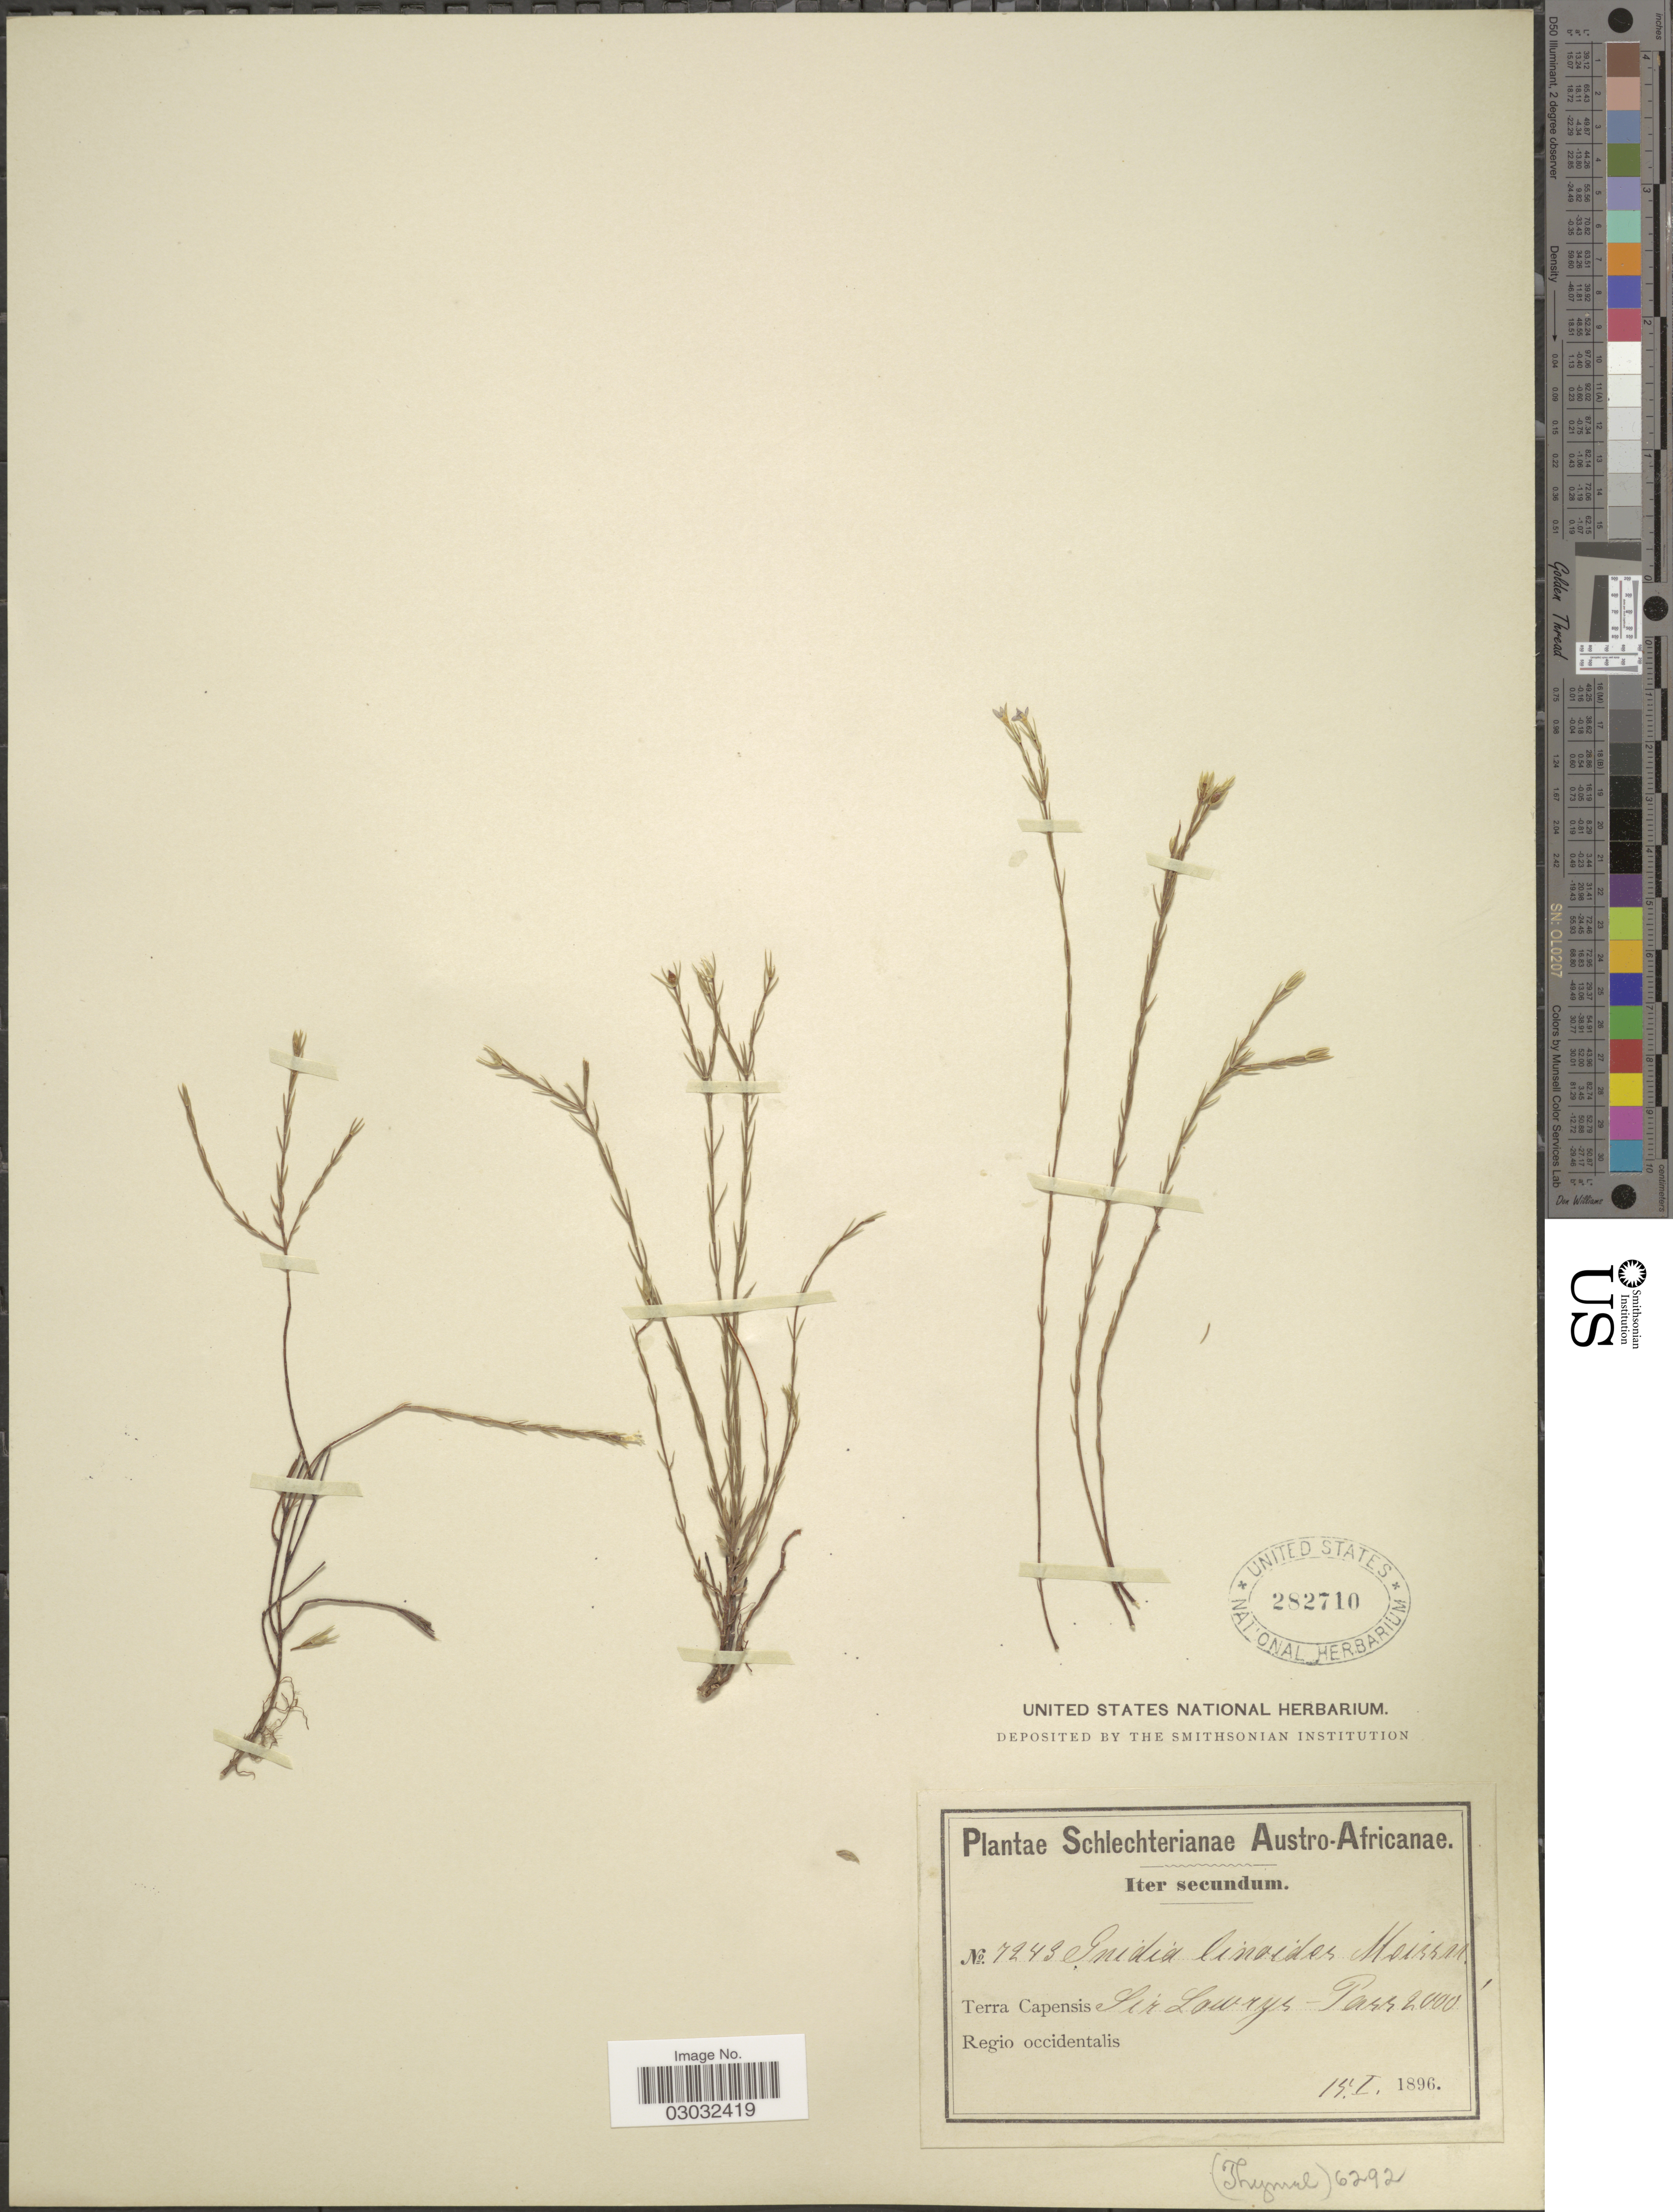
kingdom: Plantae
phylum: Tracheophyta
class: Magnoliopsida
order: Malvales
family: Thymelaeaceae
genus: Gnidia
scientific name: Gnidia linoides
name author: (Thunb.) Wikstr.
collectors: Schlechter, --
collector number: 1243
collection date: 1896-01-13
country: South Africa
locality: Austro-Africanae. Terra Capensis Sir Lowrys - Pass. Regio occidentalis.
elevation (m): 610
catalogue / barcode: US 282710